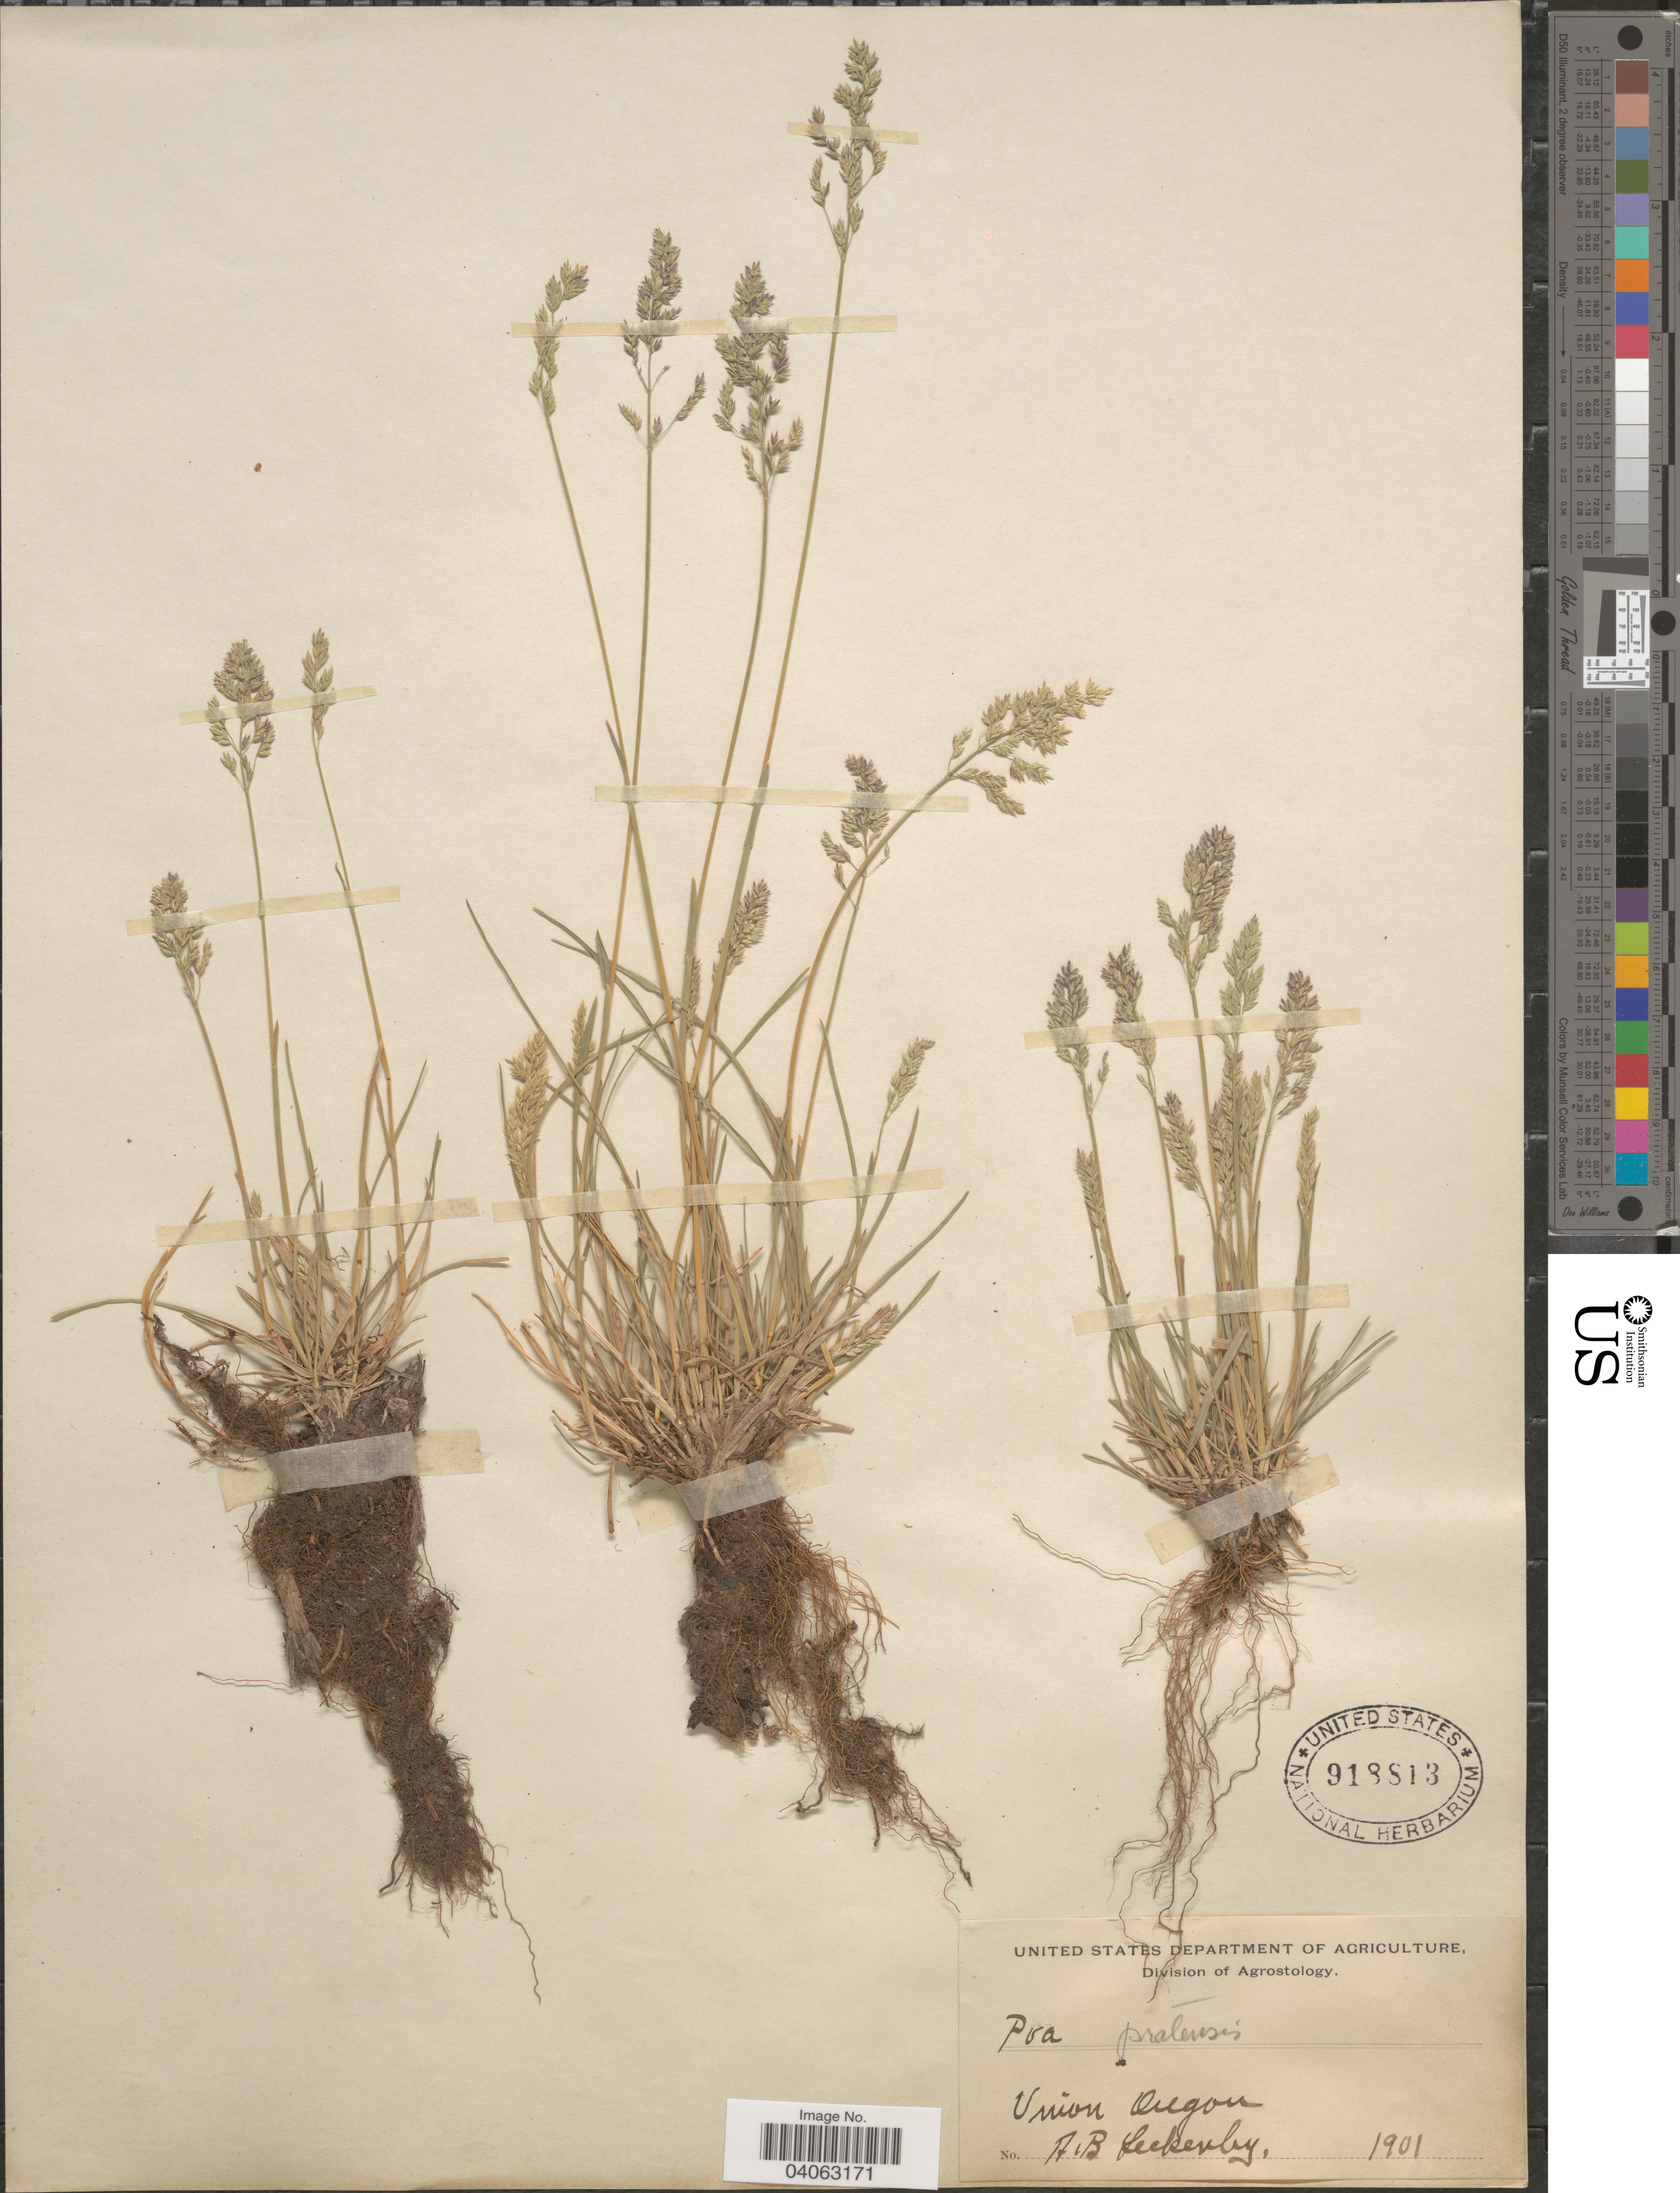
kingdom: Plantae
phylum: Tracheophyta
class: Liliopsida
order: Poales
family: Poaceae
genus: Poa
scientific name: Poa pratensis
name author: L.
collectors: A. Leckenby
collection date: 1901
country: United States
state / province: Oregon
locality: Union Oregon.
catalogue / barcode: US 918813